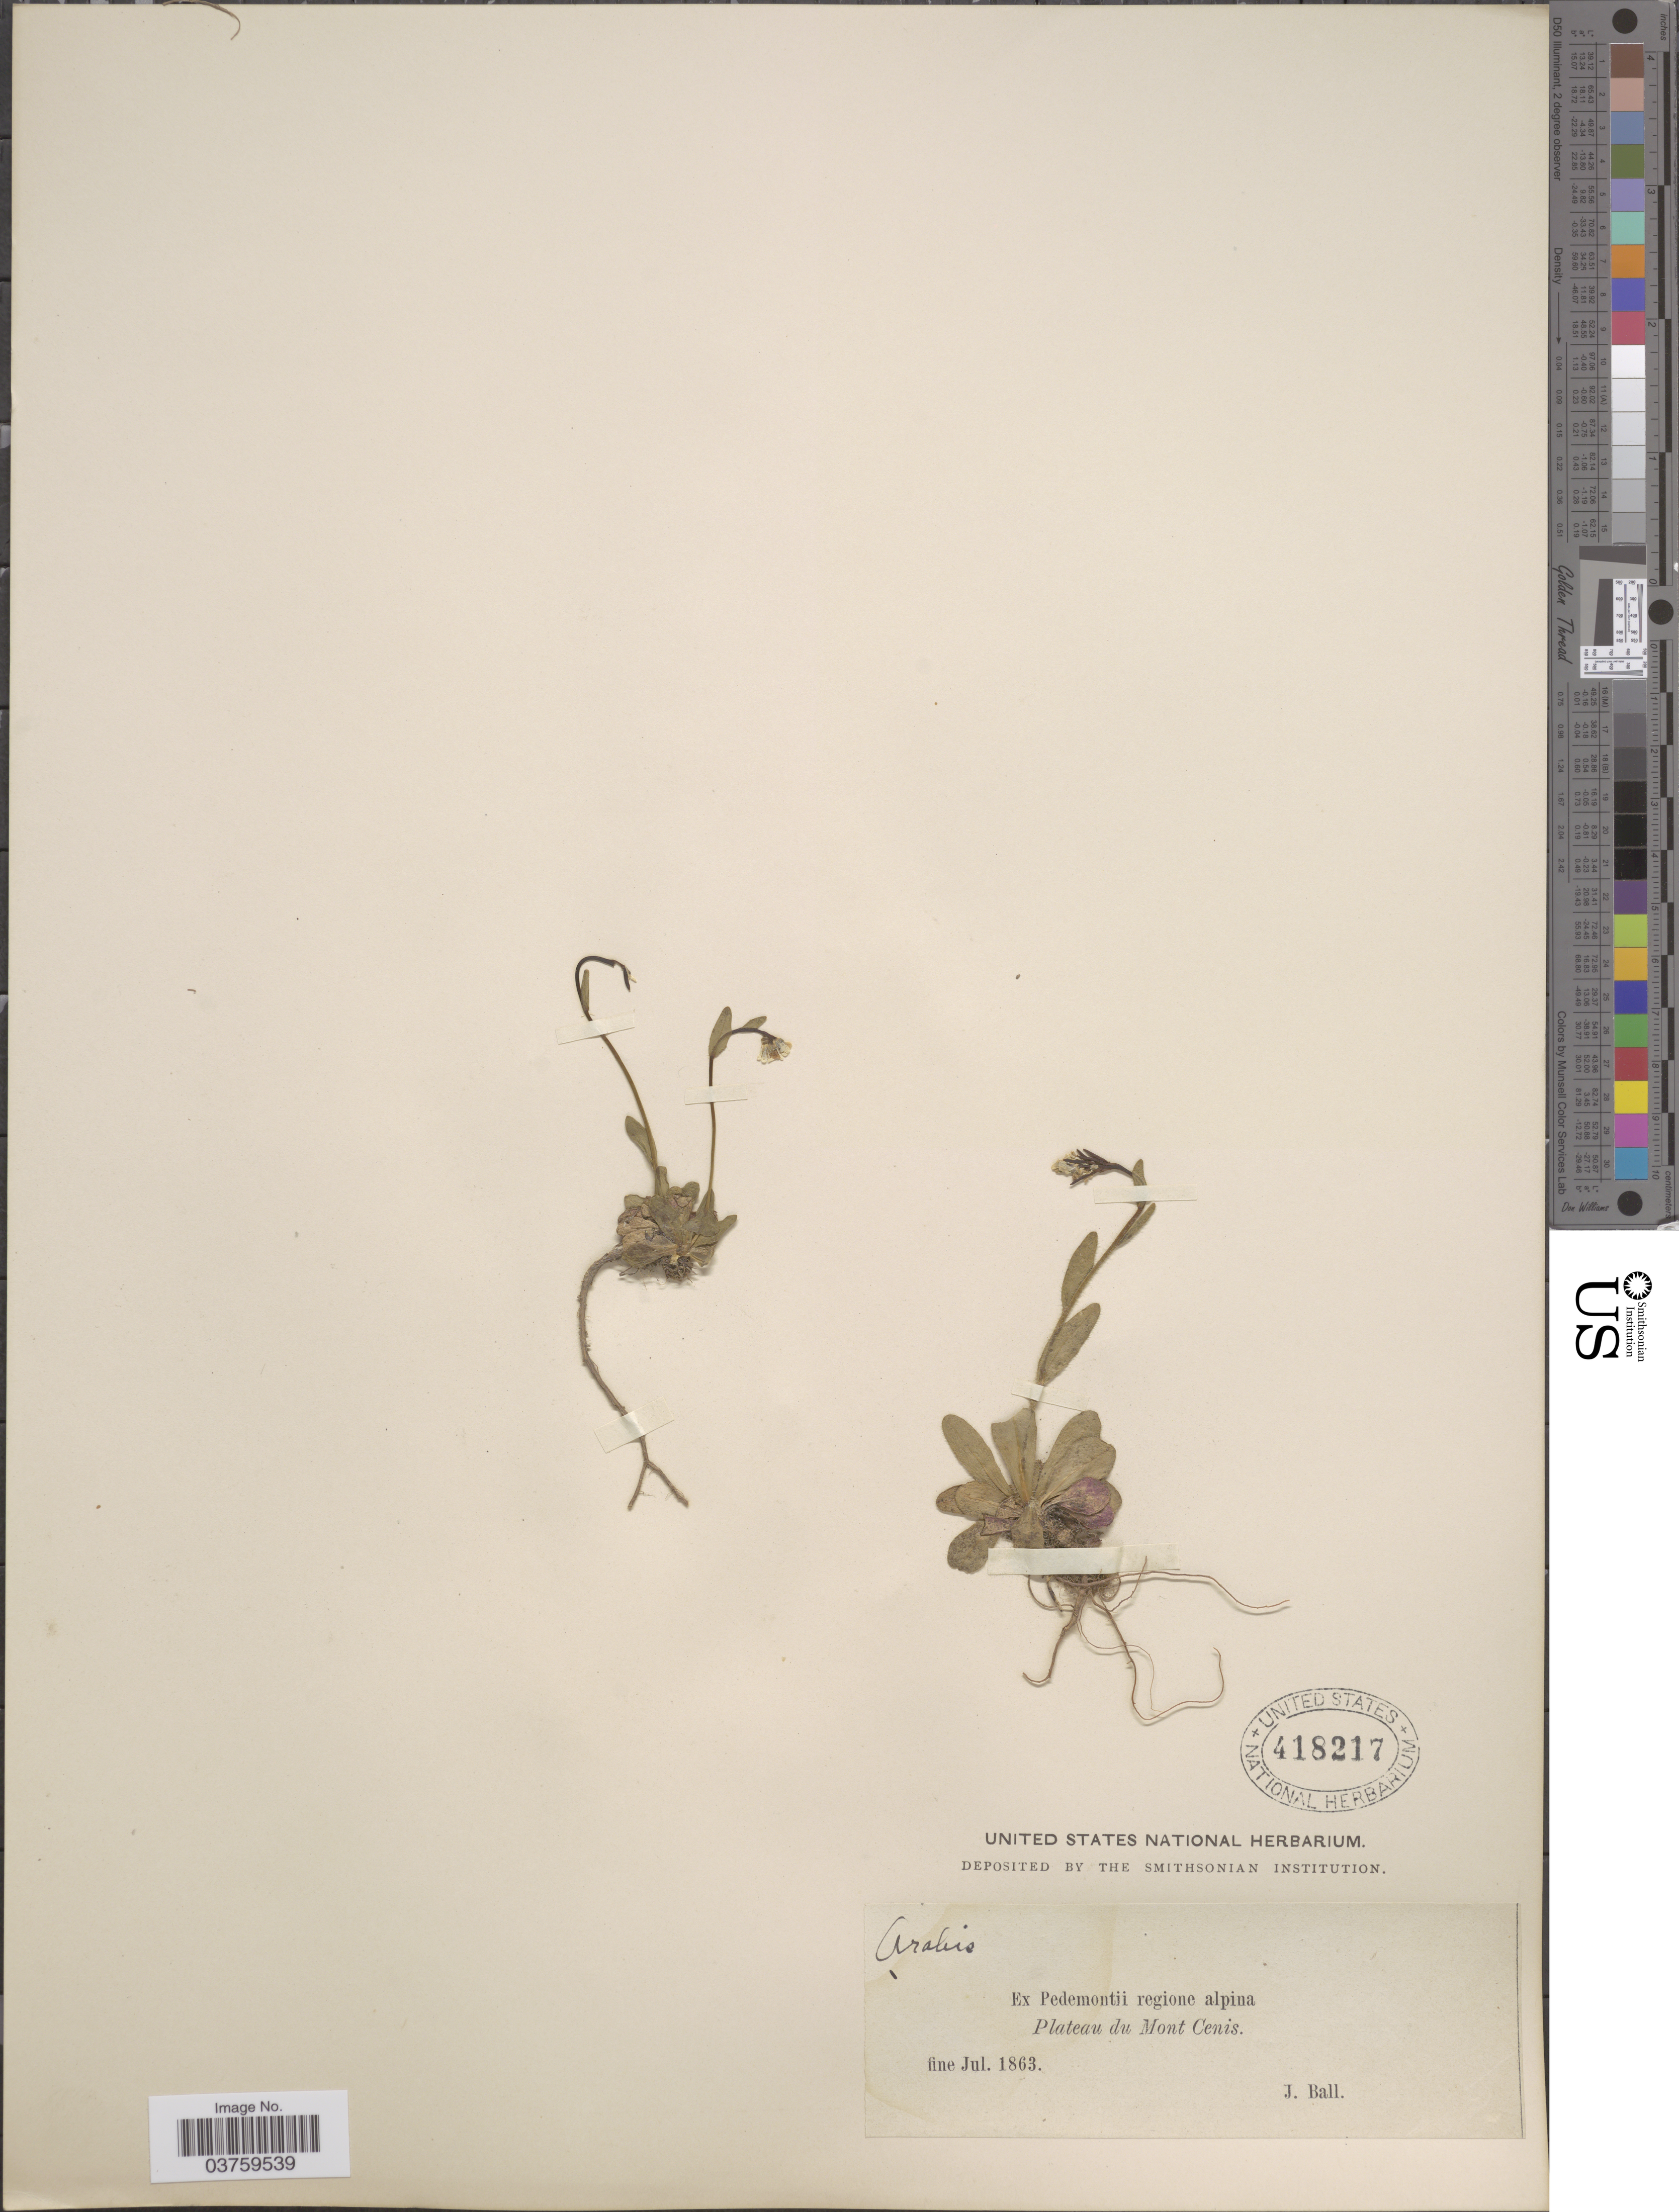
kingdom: Plantae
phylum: Tracheophyta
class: Magnoliopsida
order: Brassicales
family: Brassicaceae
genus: Arabis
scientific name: Arabis sp.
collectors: J. Ball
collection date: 1863-07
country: Italy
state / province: Piedmont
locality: Ex Pedemontii regione alpina. Plateau du Mont Cenis.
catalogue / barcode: US 418217